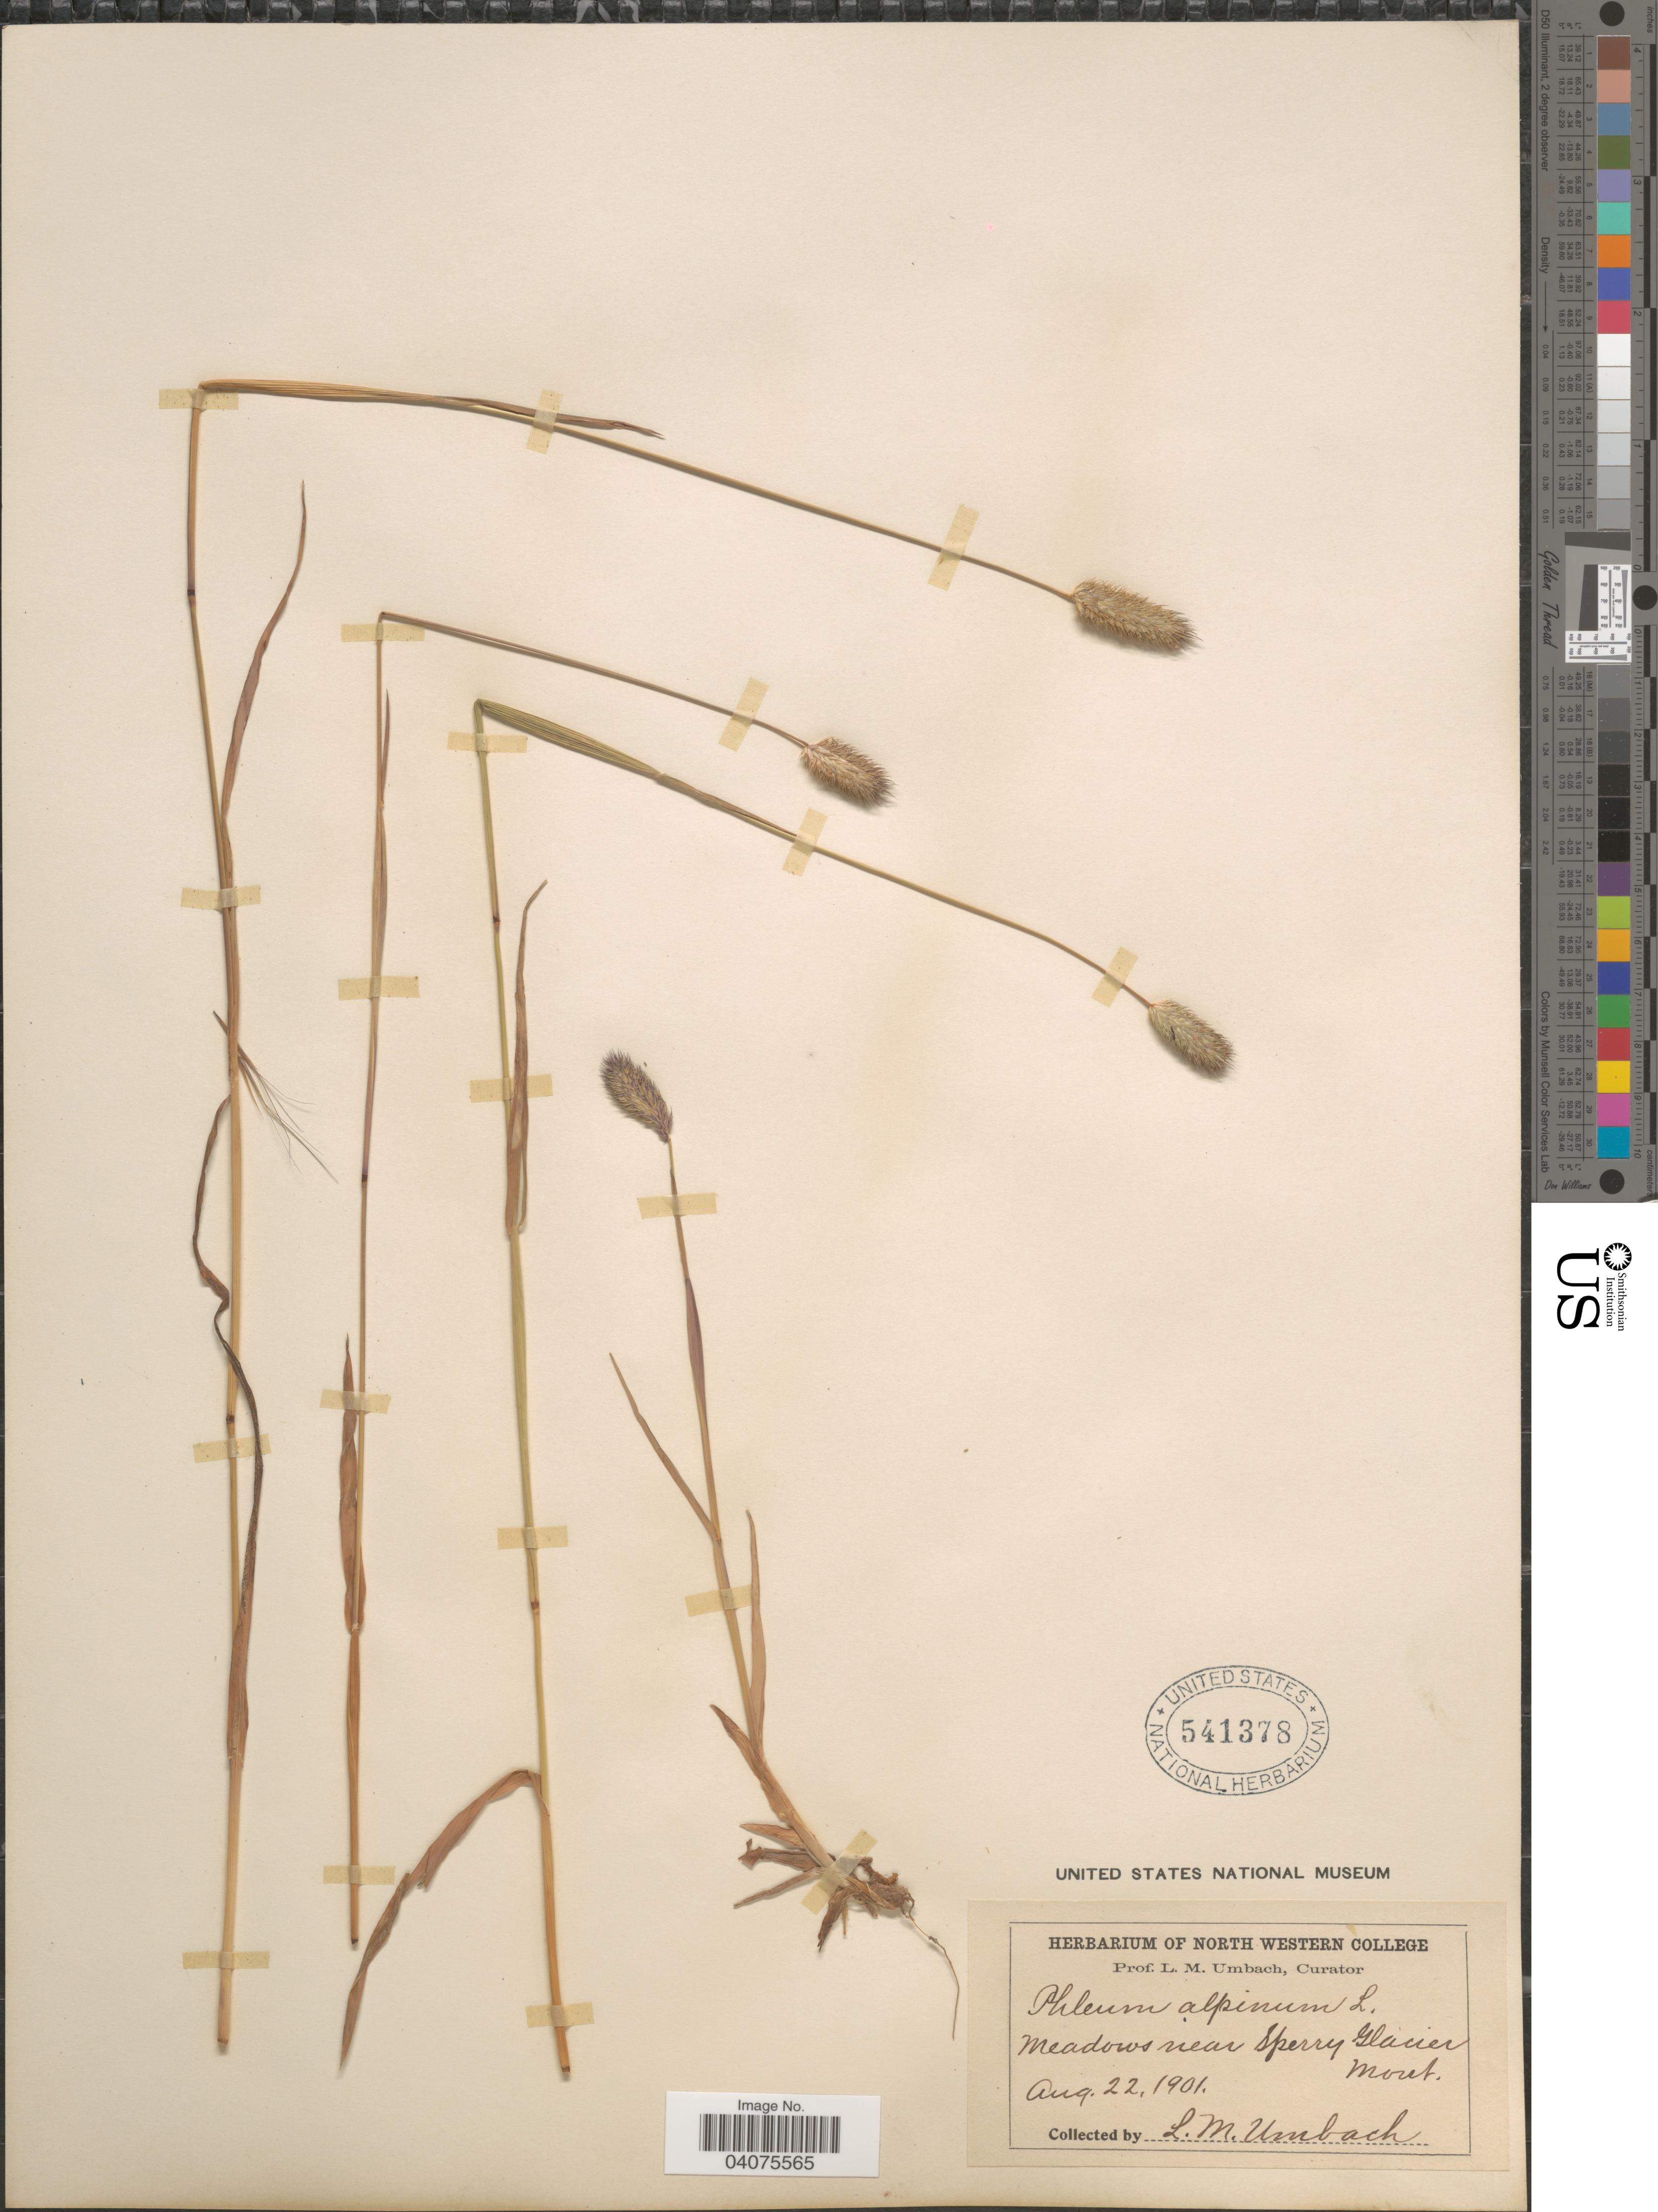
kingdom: Plantae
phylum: Tracheophyta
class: Liliopsida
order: Poales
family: Poaceae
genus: Phleum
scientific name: Phleum alpinum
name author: L.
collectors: L. M. Umbach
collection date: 1901-08-22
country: United States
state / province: Montana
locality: Meadows near Sperry Glacier.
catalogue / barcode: US 541378